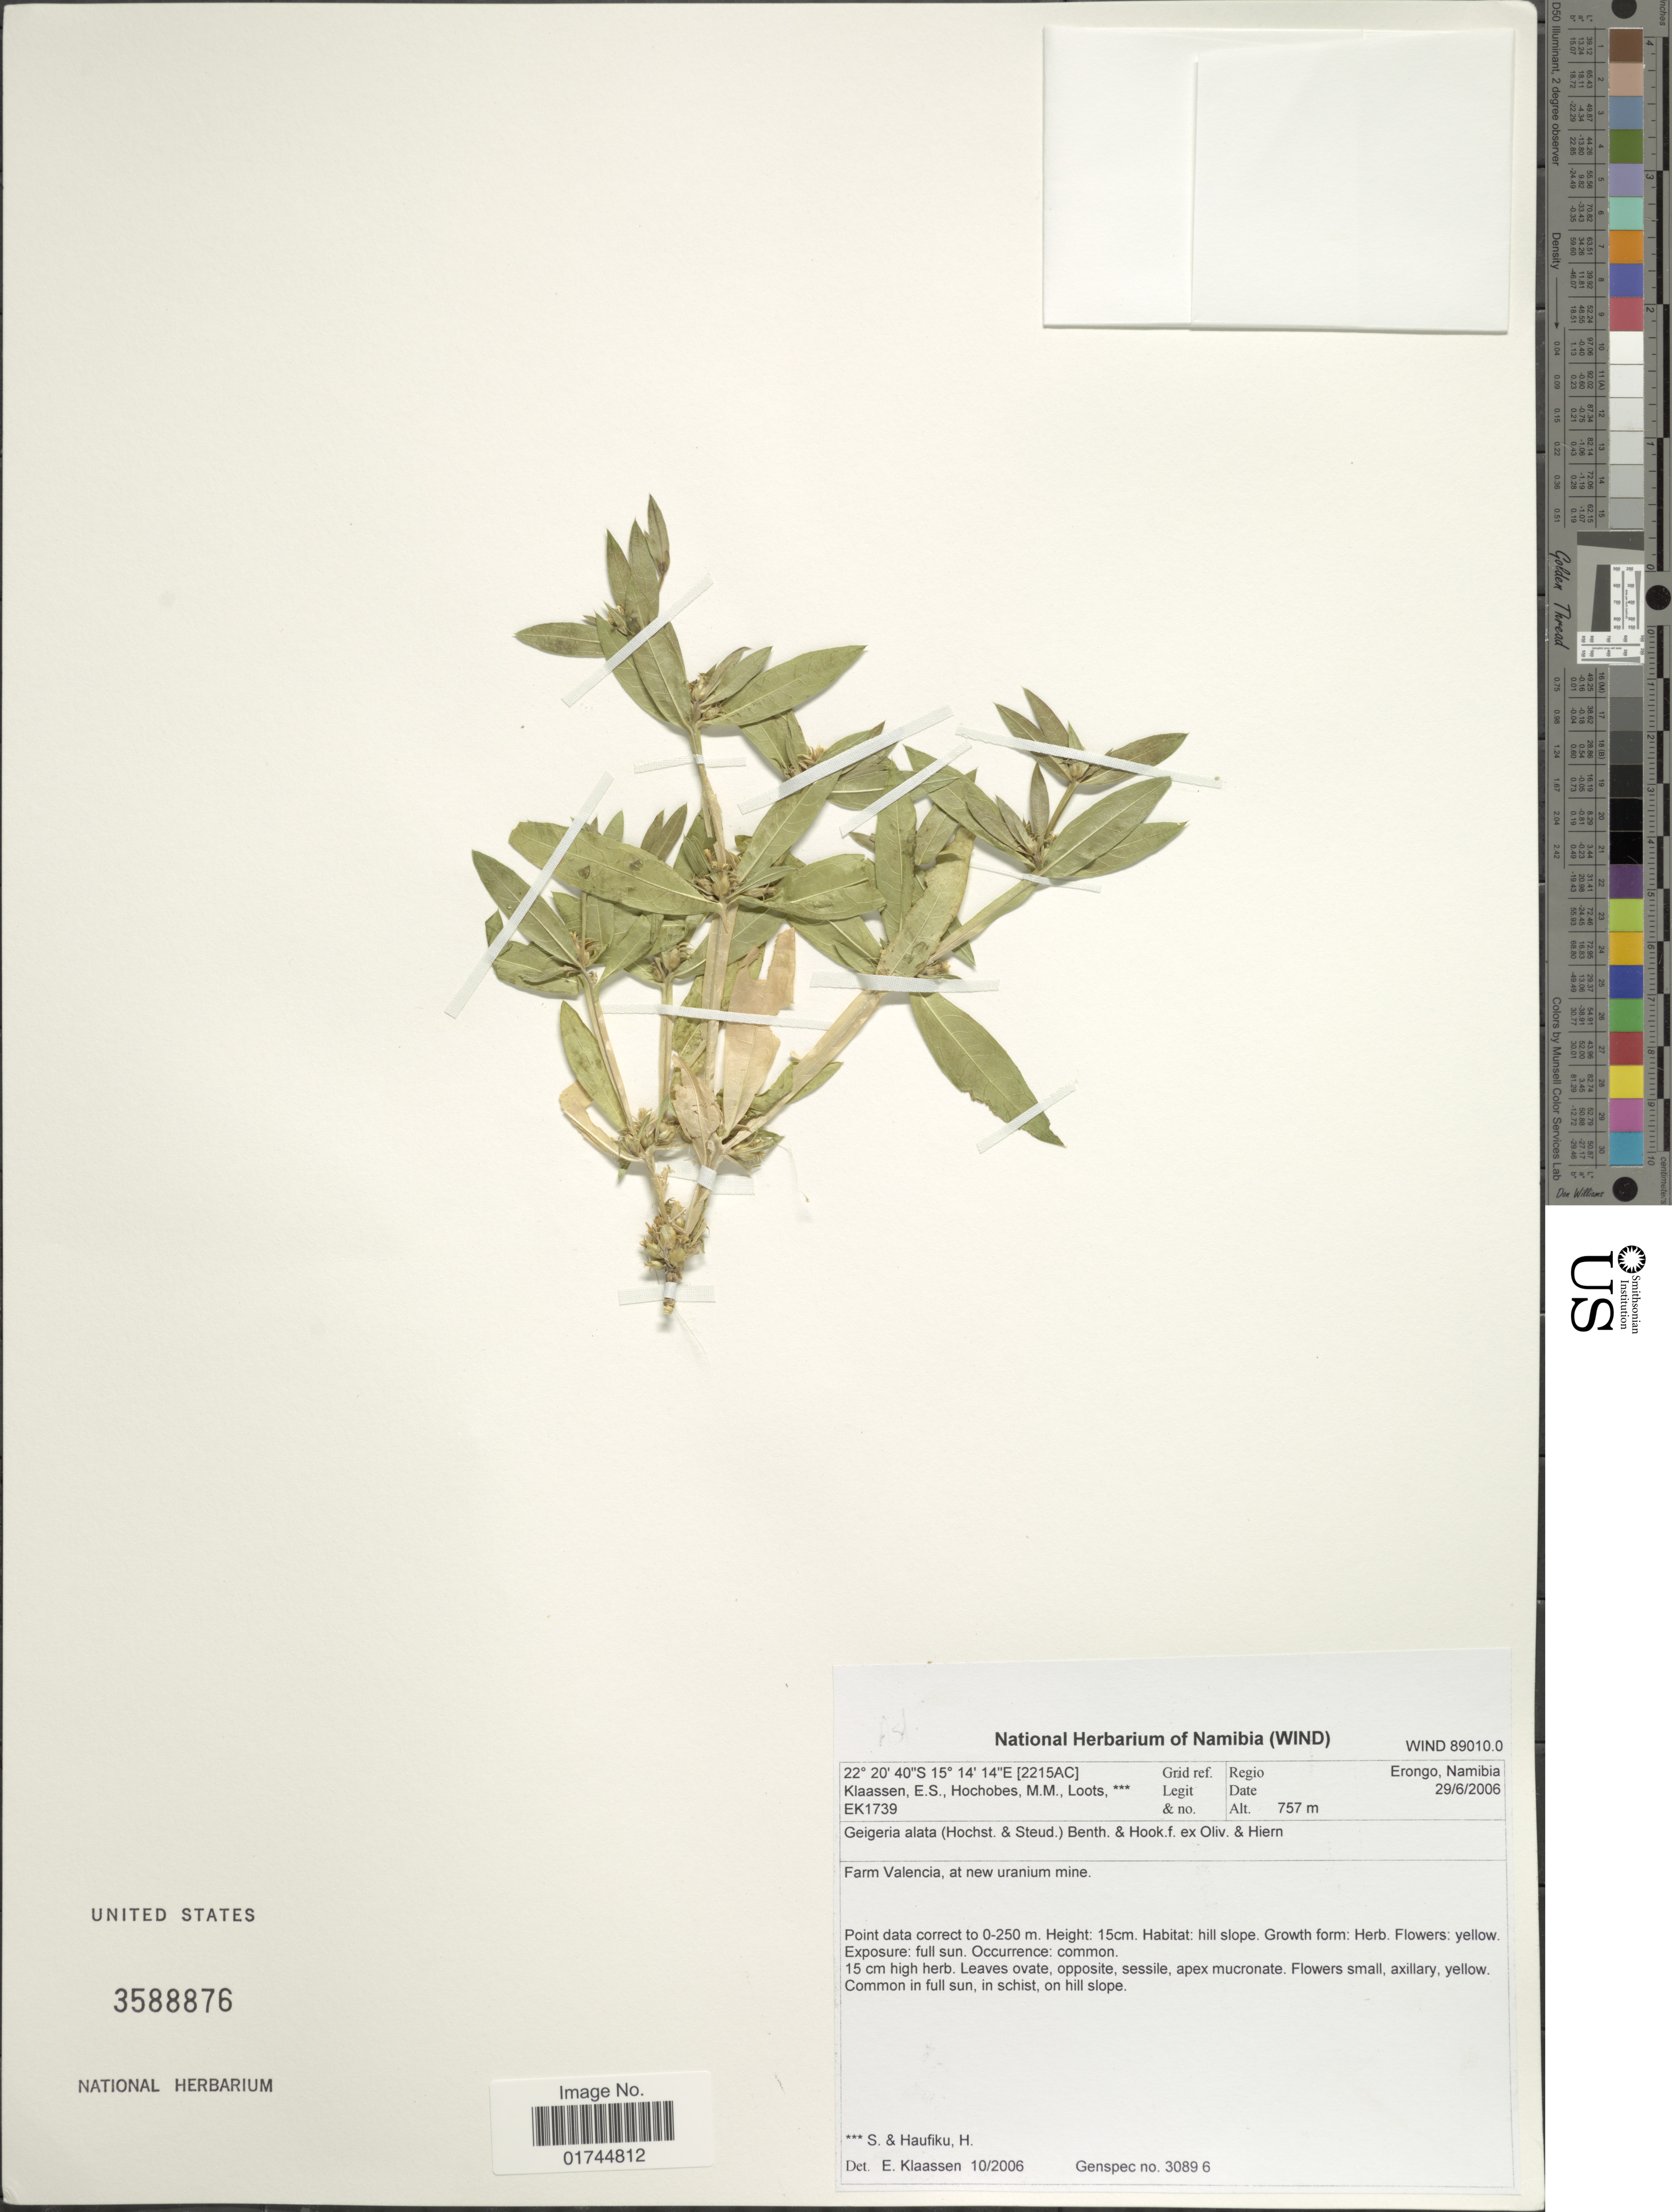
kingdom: Plantae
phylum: Tracheophyta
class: Magnoliopsida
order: Asterales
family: Asteraceae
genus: Geigeria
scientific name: Geigeria alata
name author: (Hochst. & Steud. ex DC.) Oliv. & Hiern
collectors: E. S. Klaassen, M. Hochobes, S. Loots & H. Haufiku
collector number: EK1739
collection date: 2006-06-29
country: Namibia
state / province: Erongo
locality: Farm Valencia, at new uranium mine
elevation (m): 757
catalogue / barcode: US 358876